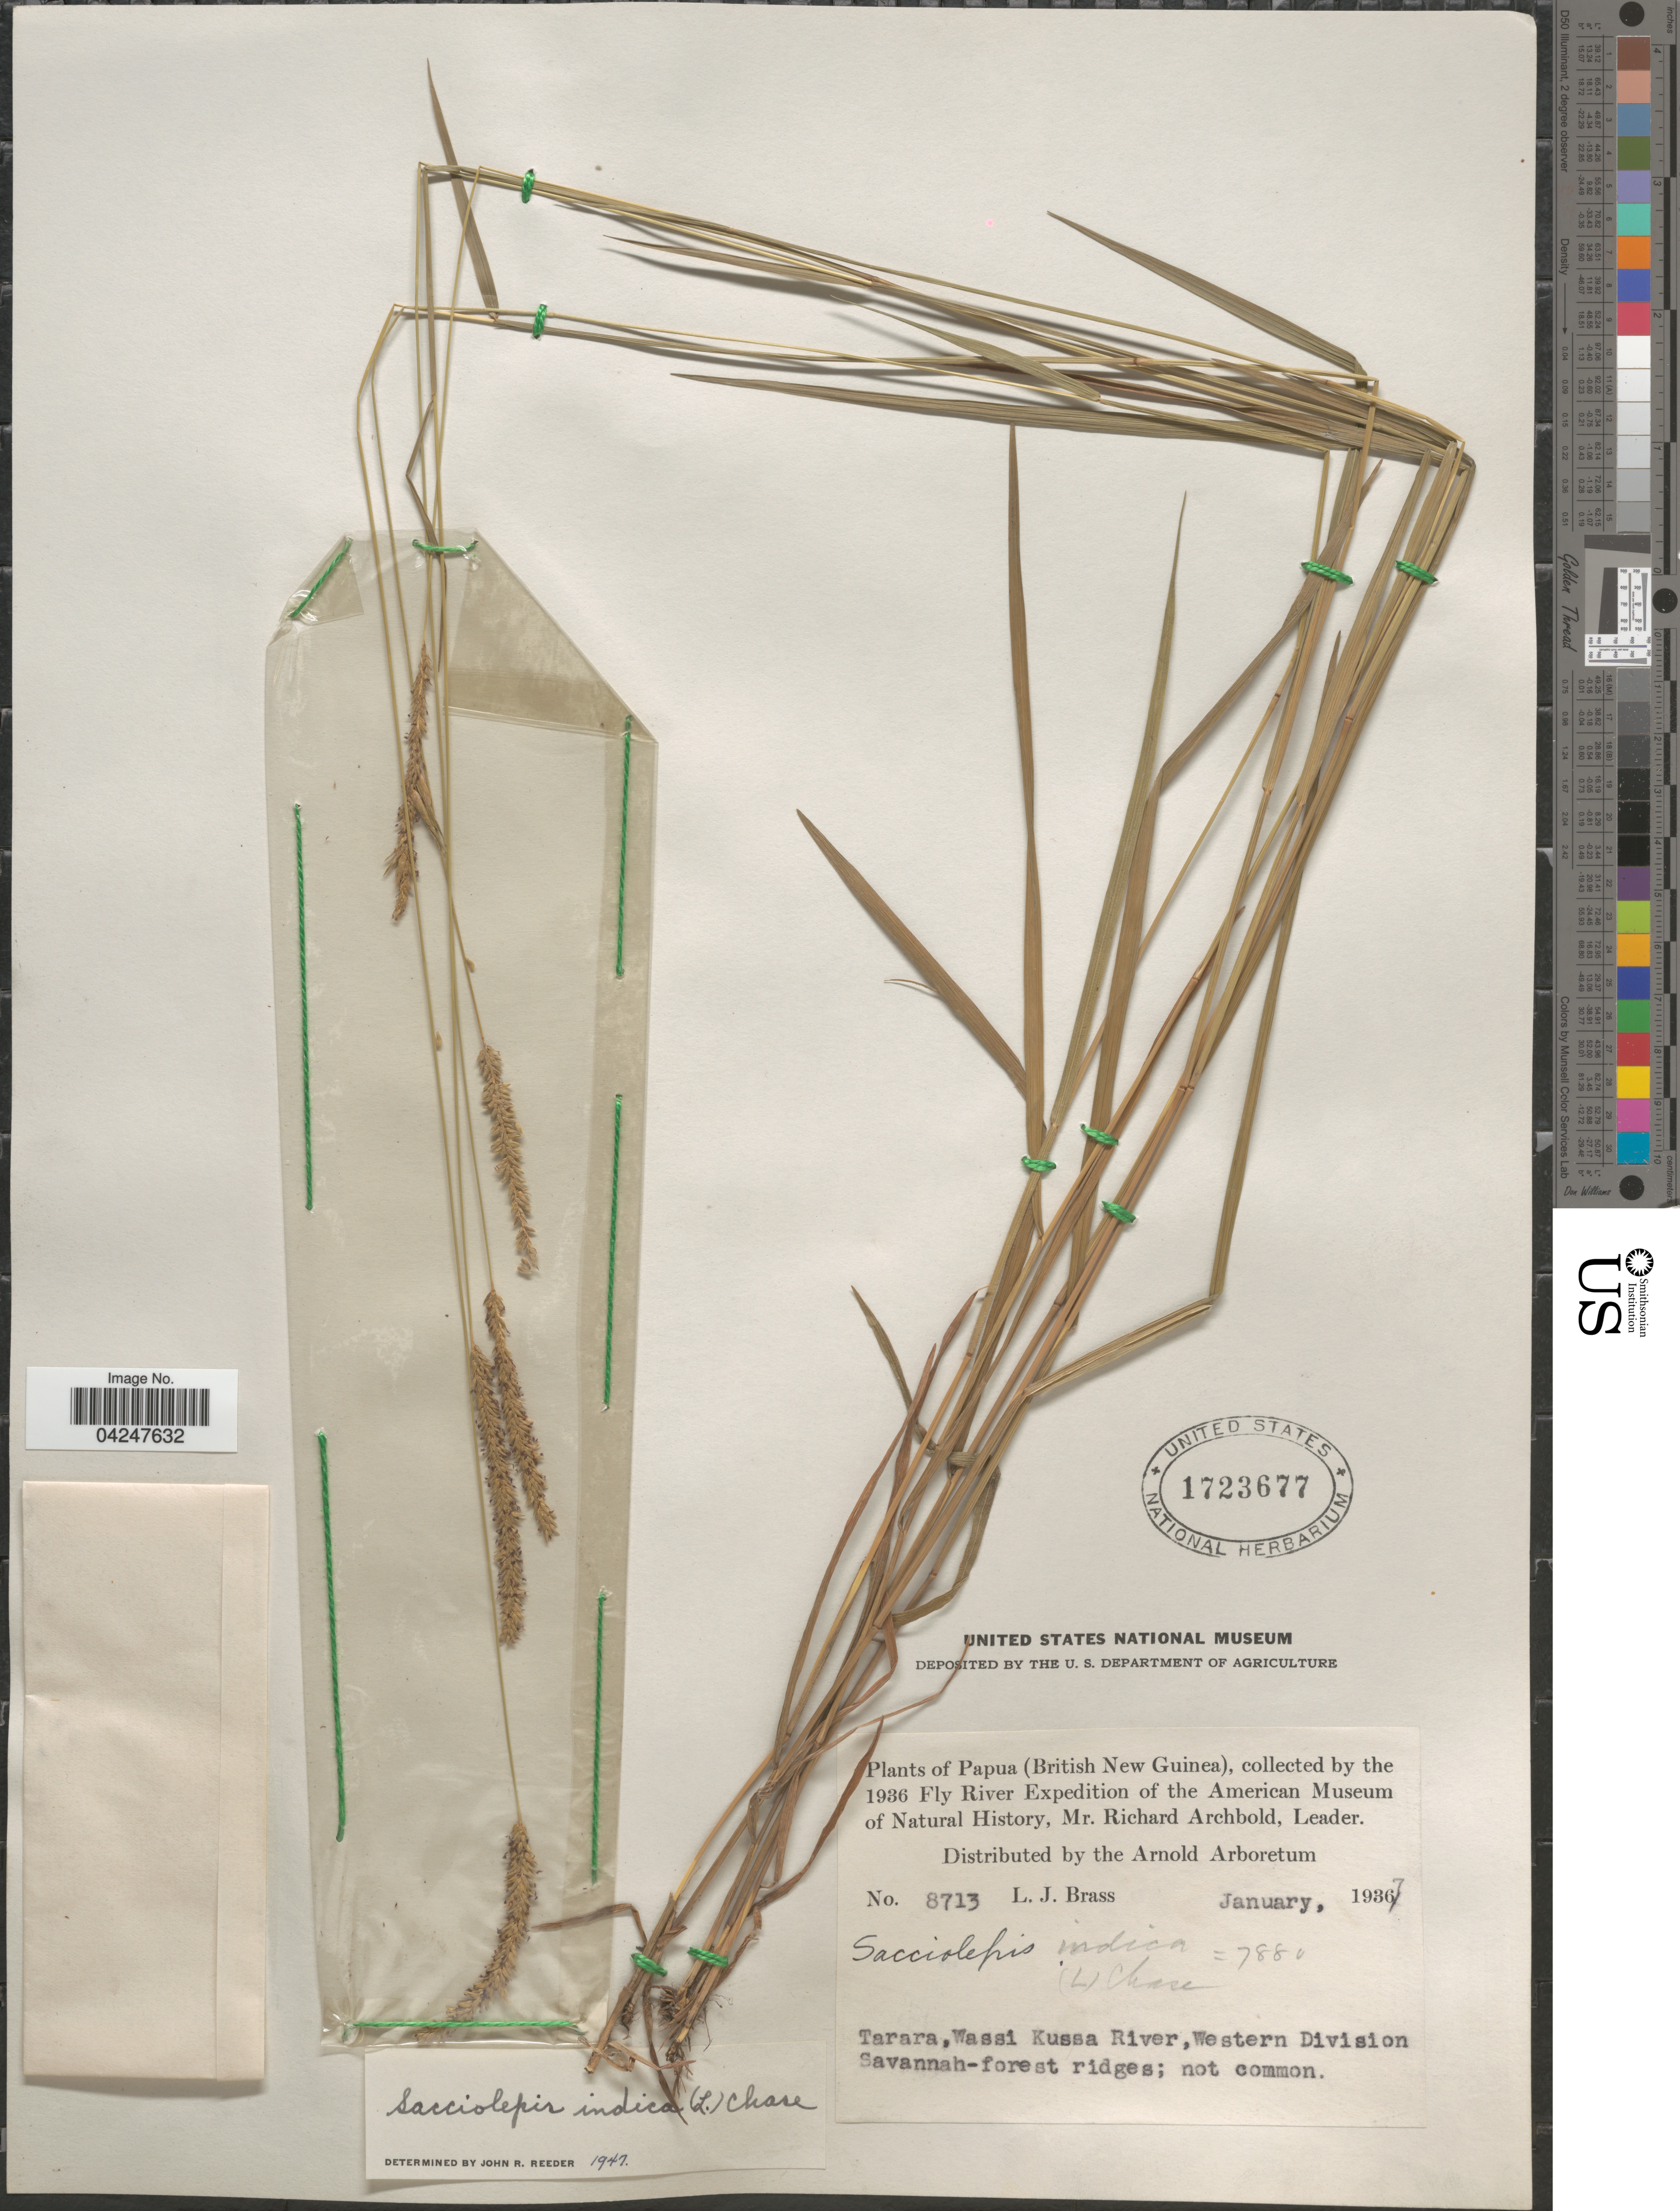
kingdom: Plantae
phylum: Tracheophyta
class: Liliopsida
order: Poales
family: Poaceae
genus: Sacciolepis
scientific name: Sacciolepis indica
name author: (L.) Chase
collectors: L. J. Brass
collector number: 8713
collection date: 1937-01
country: Papua New Guinea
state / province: Manus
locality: Papua (British New Guinea). 1936 Fly River Expedition of the American Museum of Natural History. Tarara, Wassi Kussa River, Western Division.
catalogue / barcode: US 1723677